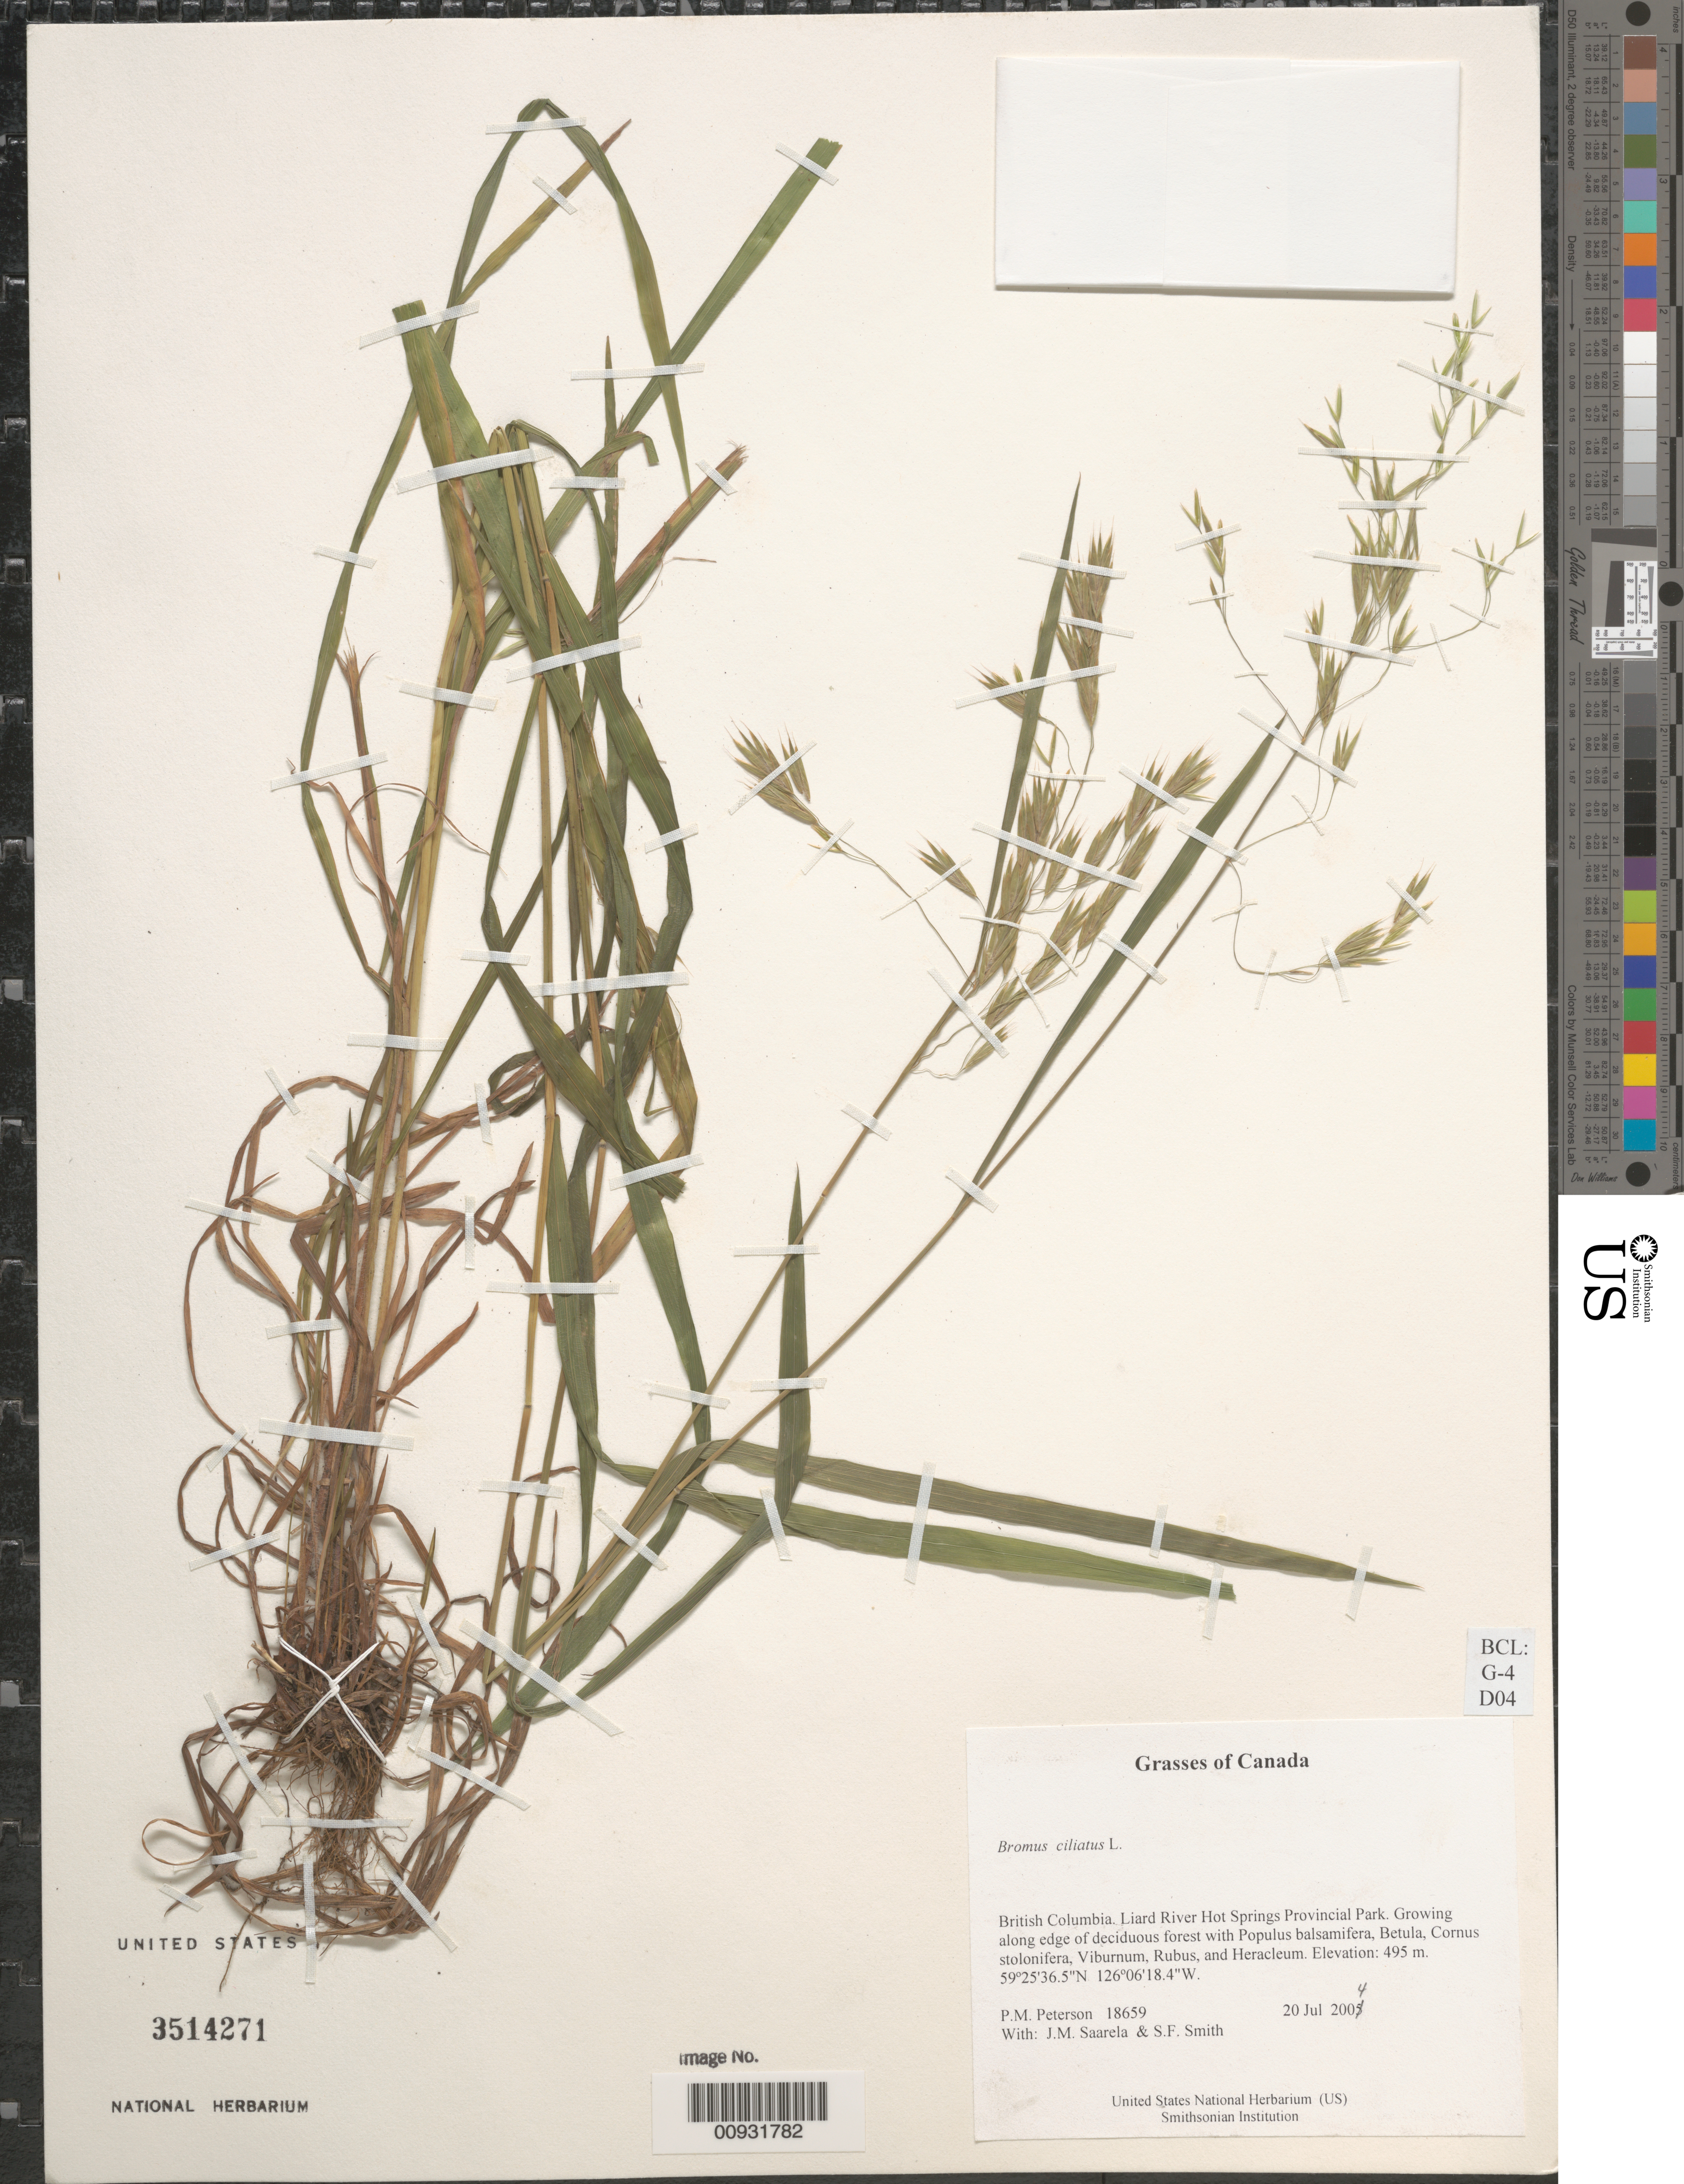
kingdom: Plantae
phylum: Tracheophyta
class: Liliopsida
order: Poales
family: Poaceae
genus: Bromus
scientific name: Bromus ciliatus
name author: L.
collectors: P. M. Peterson, J. Saarela & S.F. Smith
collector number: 18659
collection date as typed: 20 Jul 2004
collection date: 2004-07-20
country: Canada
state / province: British Columbia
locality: Liard River Hot Springs Provincial Park. Growing along edge of deciduous forest with Populus balsamifera, Betula, Cornus stolonifera, Viburnum, Rubus, and Heracleum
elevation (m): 495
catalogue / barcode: US 3514271